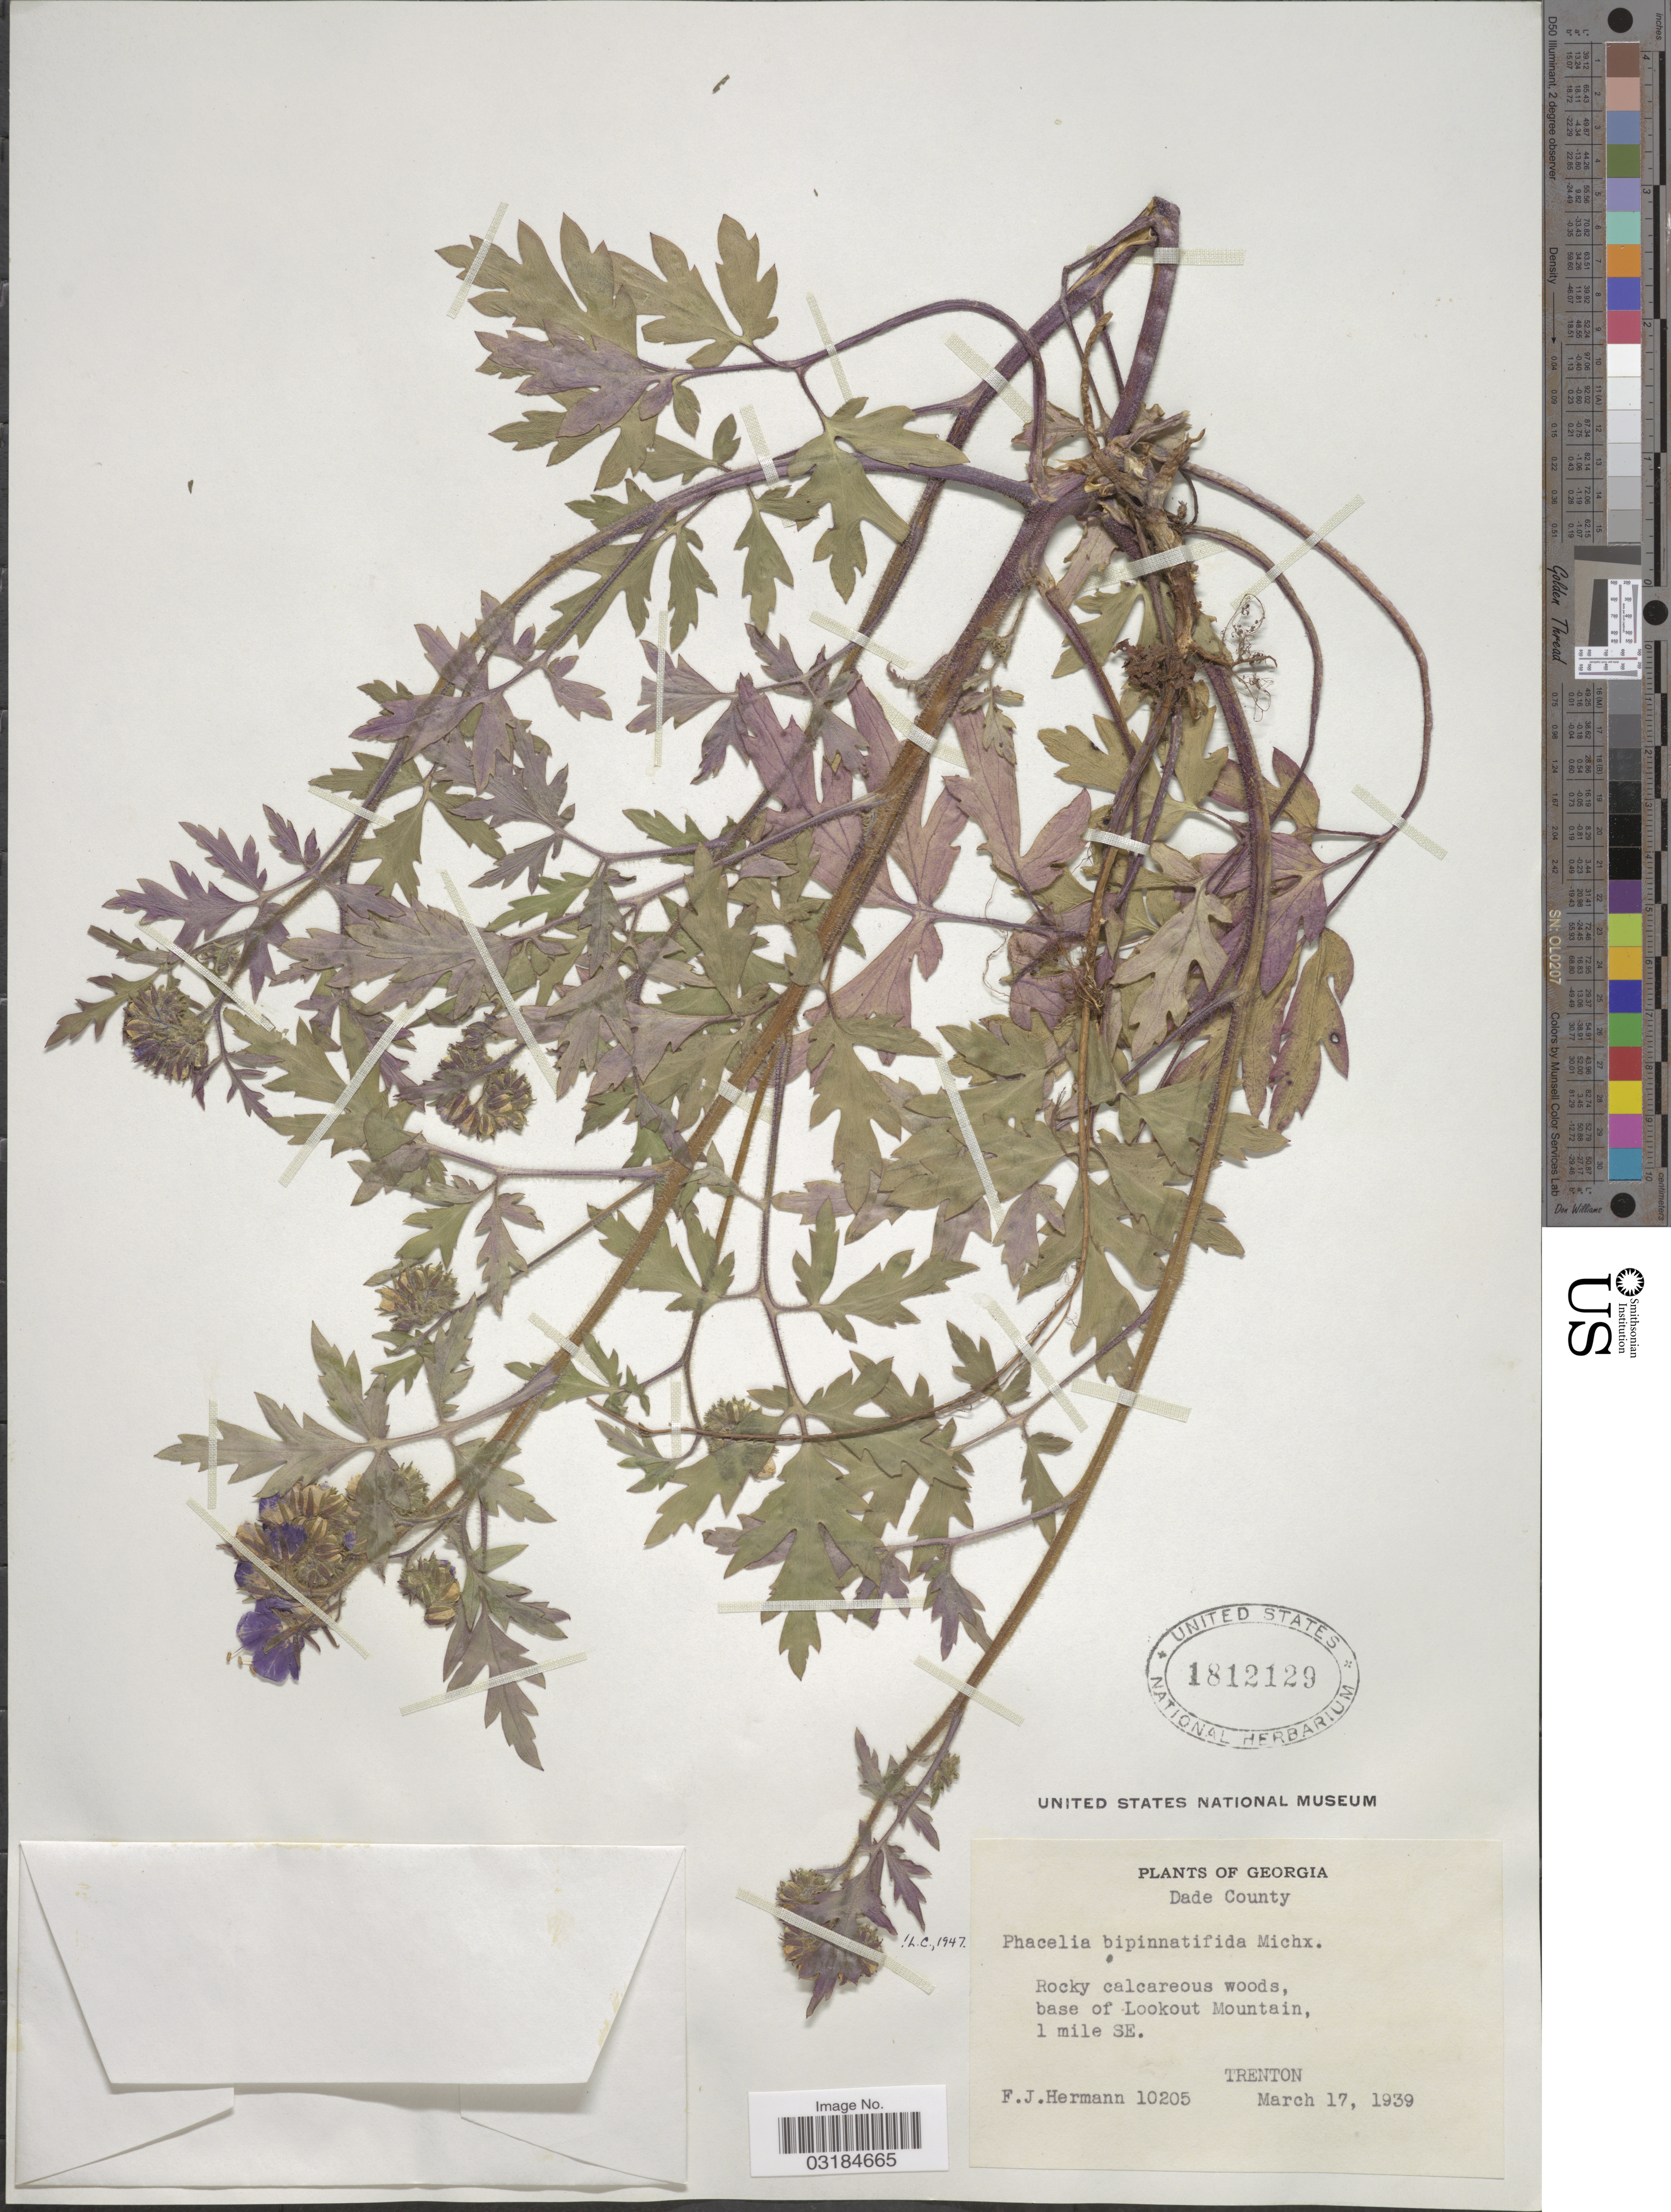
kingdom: Plantae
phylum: Tracheophyta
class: Magnoliopsida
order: Boraginales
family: Hydrophyllaceae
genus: Phacelia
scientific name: Phacelia bipinnatifida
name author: (Atwood) Michx.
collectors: F. J. Hermann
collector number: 10205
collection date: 1939-03-17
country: United States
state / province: Georgia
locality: Dade County. Base of Lookout Mountain, 1 mile SE. Trenton.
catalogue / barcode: US 1812129